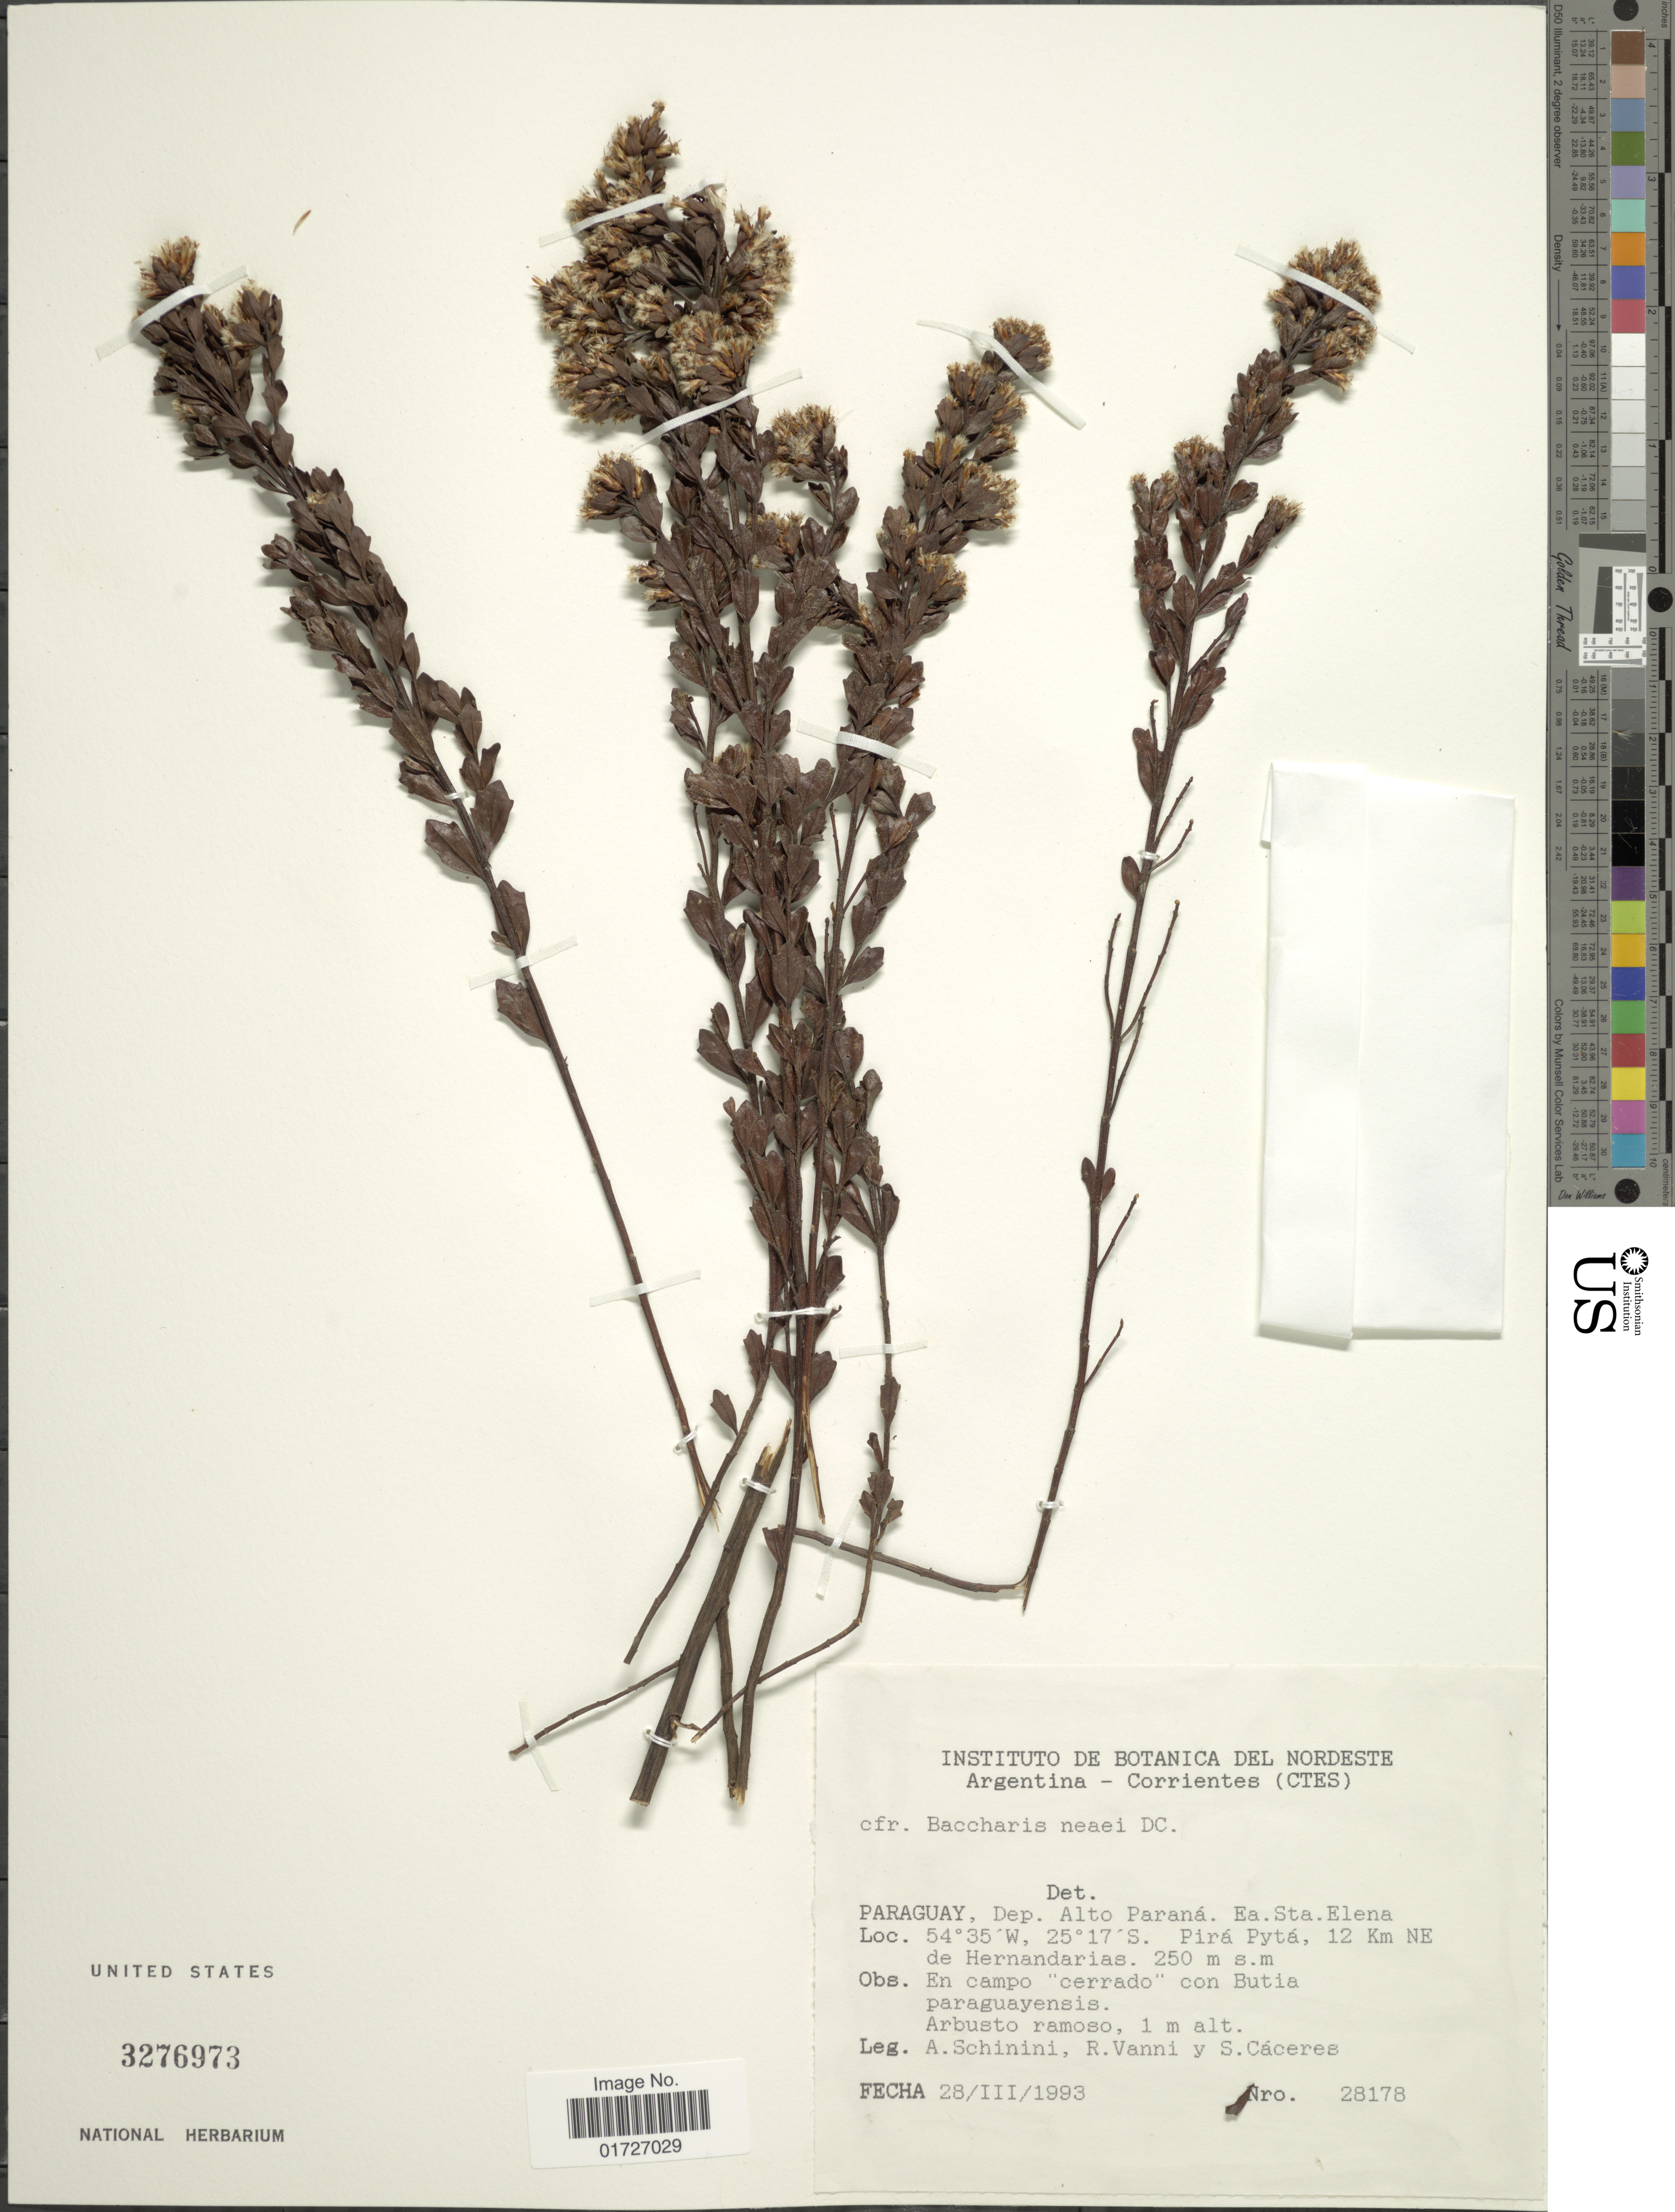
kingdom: Plantae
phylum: Tracheophyta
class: Magnoliopsida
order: Asterales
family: Asteraceae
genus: Baccharis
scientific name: Baccharis sp.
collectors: A. Schinini, R. Vanni & S. Cáceres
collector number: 28178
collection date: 1993-03-28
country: Paraguay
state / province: Alto Parana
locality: Dep.Alto Paraná. Ea. Sta. Elena, Pirá Putá, 12 Km Ne de Hernandarias.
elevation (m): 250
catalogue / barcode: US 3276973